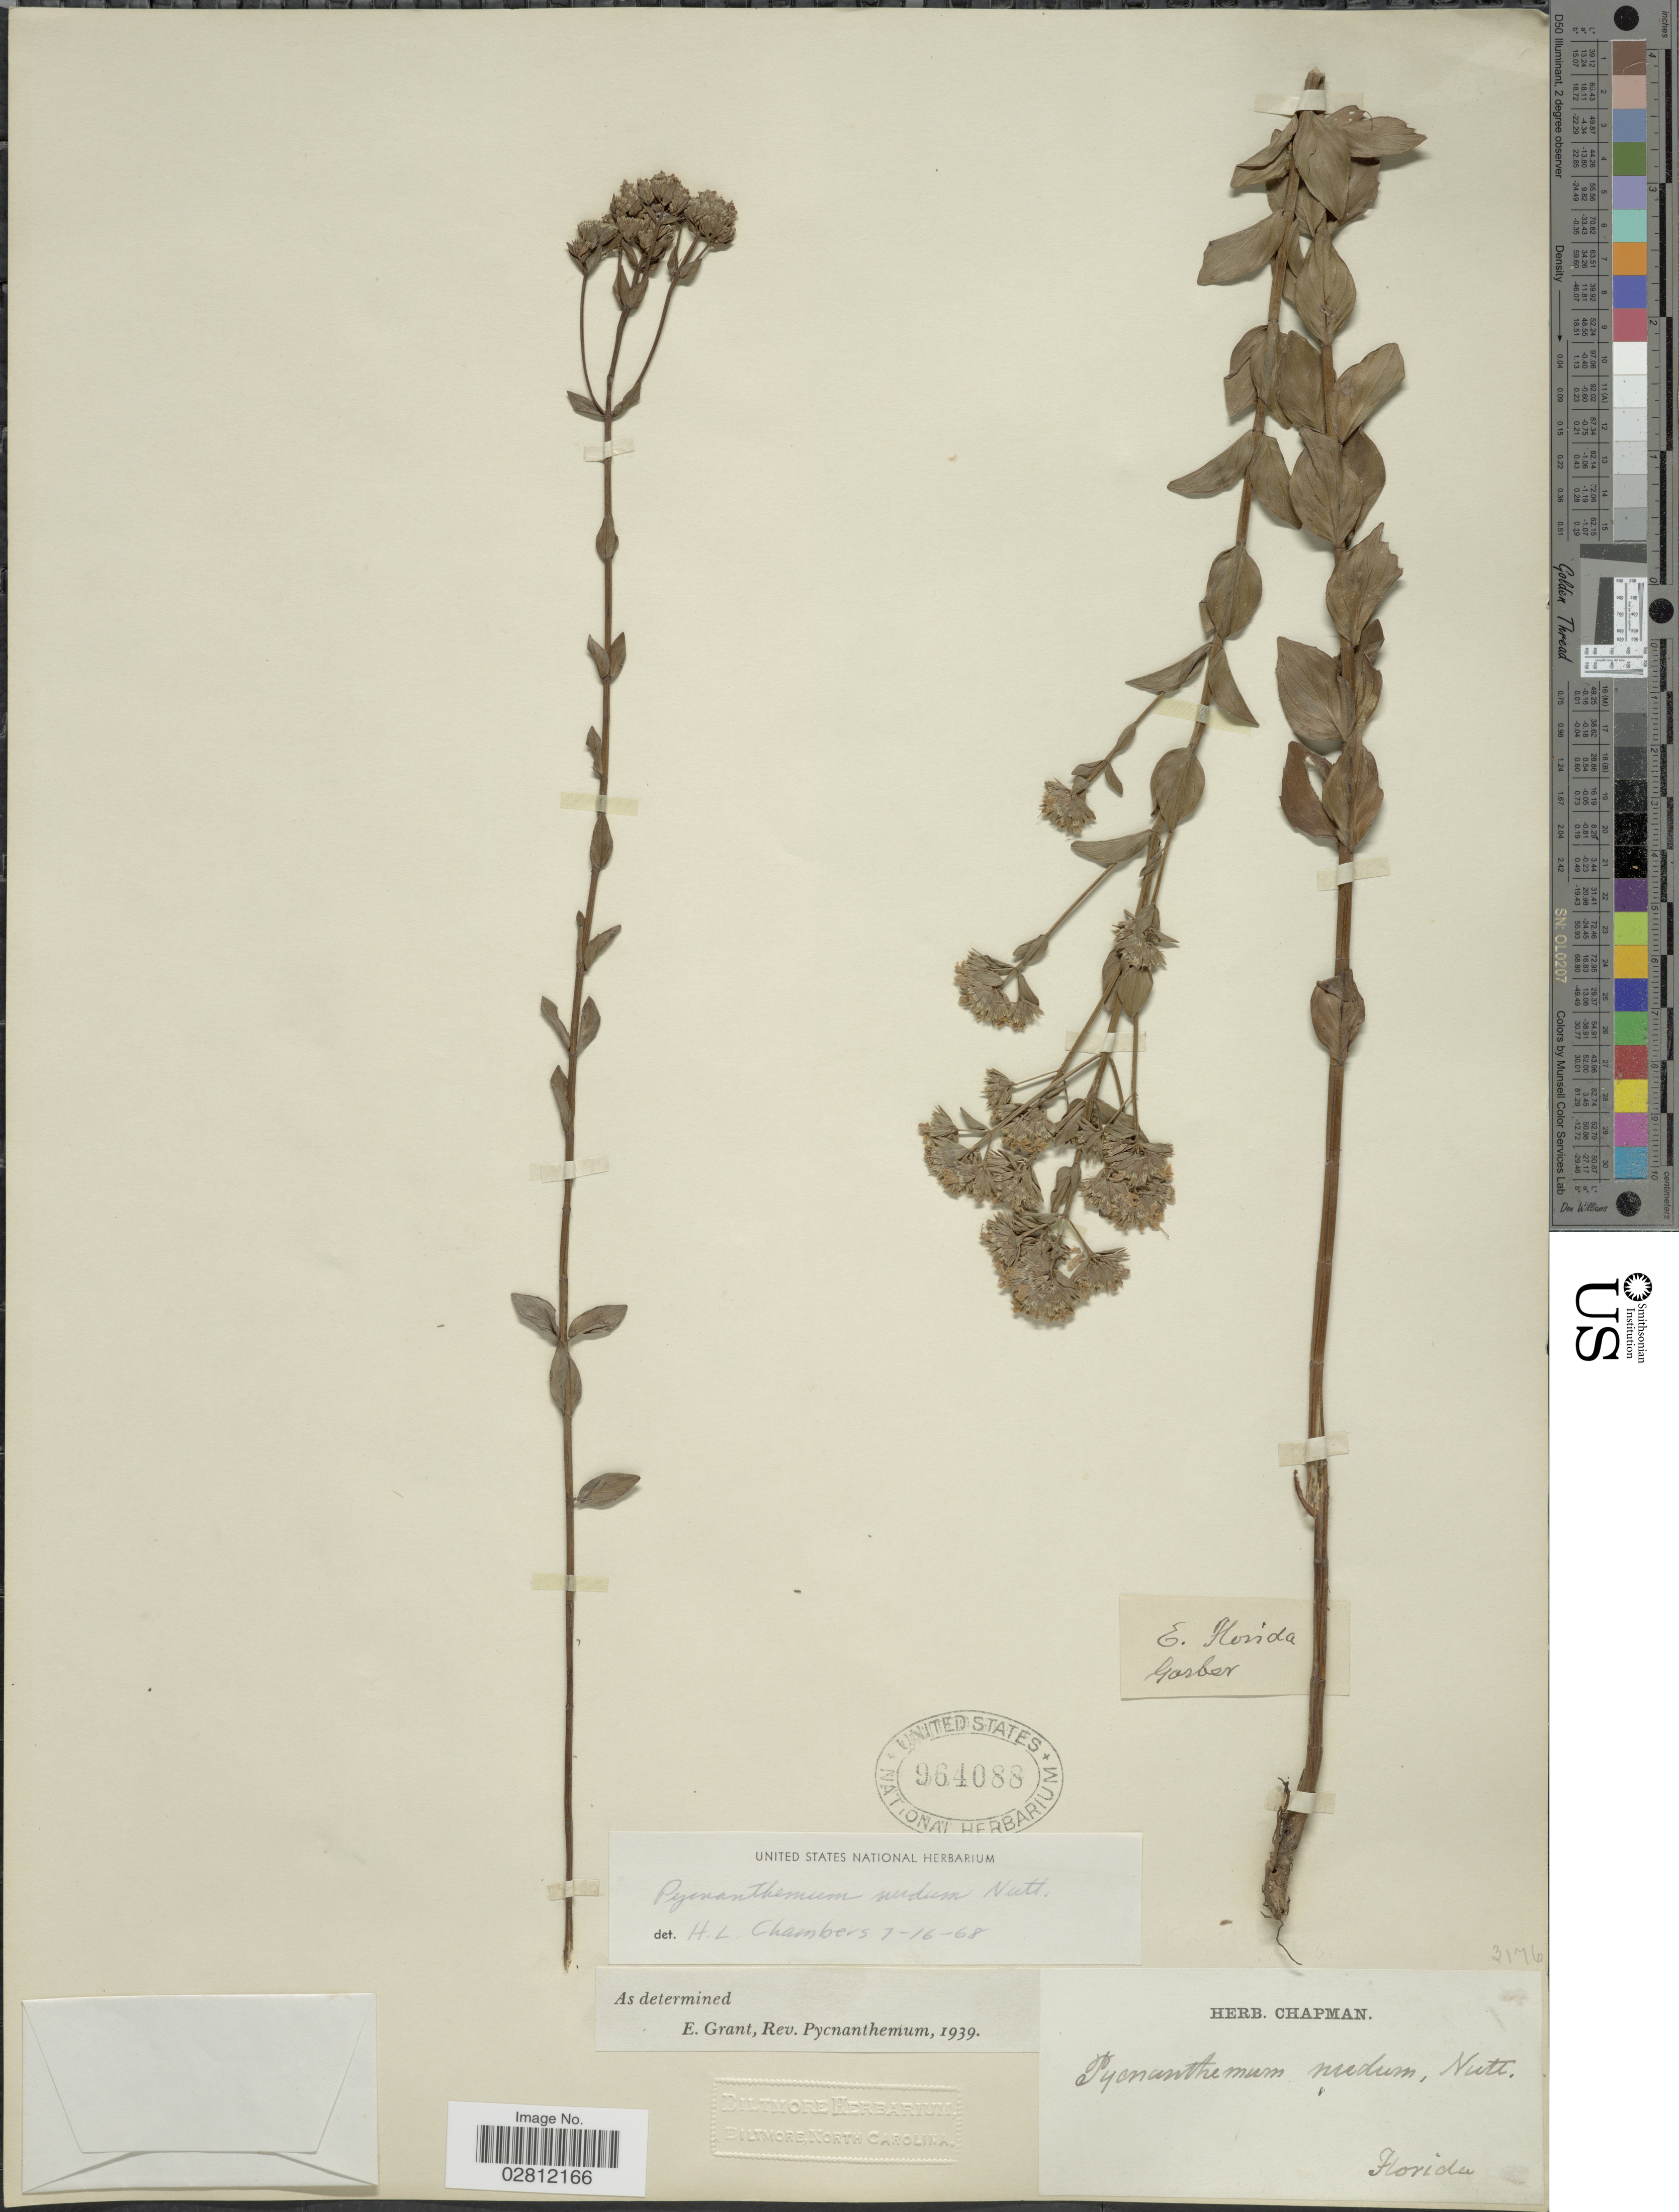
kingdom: Plantae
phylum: Tracheophyta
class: Magnoliopsida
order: Lamiales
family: Lamiaceae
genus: Pycnanthemum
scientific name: Pycnanthemum nudum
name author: Nutt.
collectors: -- Garber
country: United States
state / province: Florida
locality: E. Florida, Gasber.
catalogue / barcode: US 964088